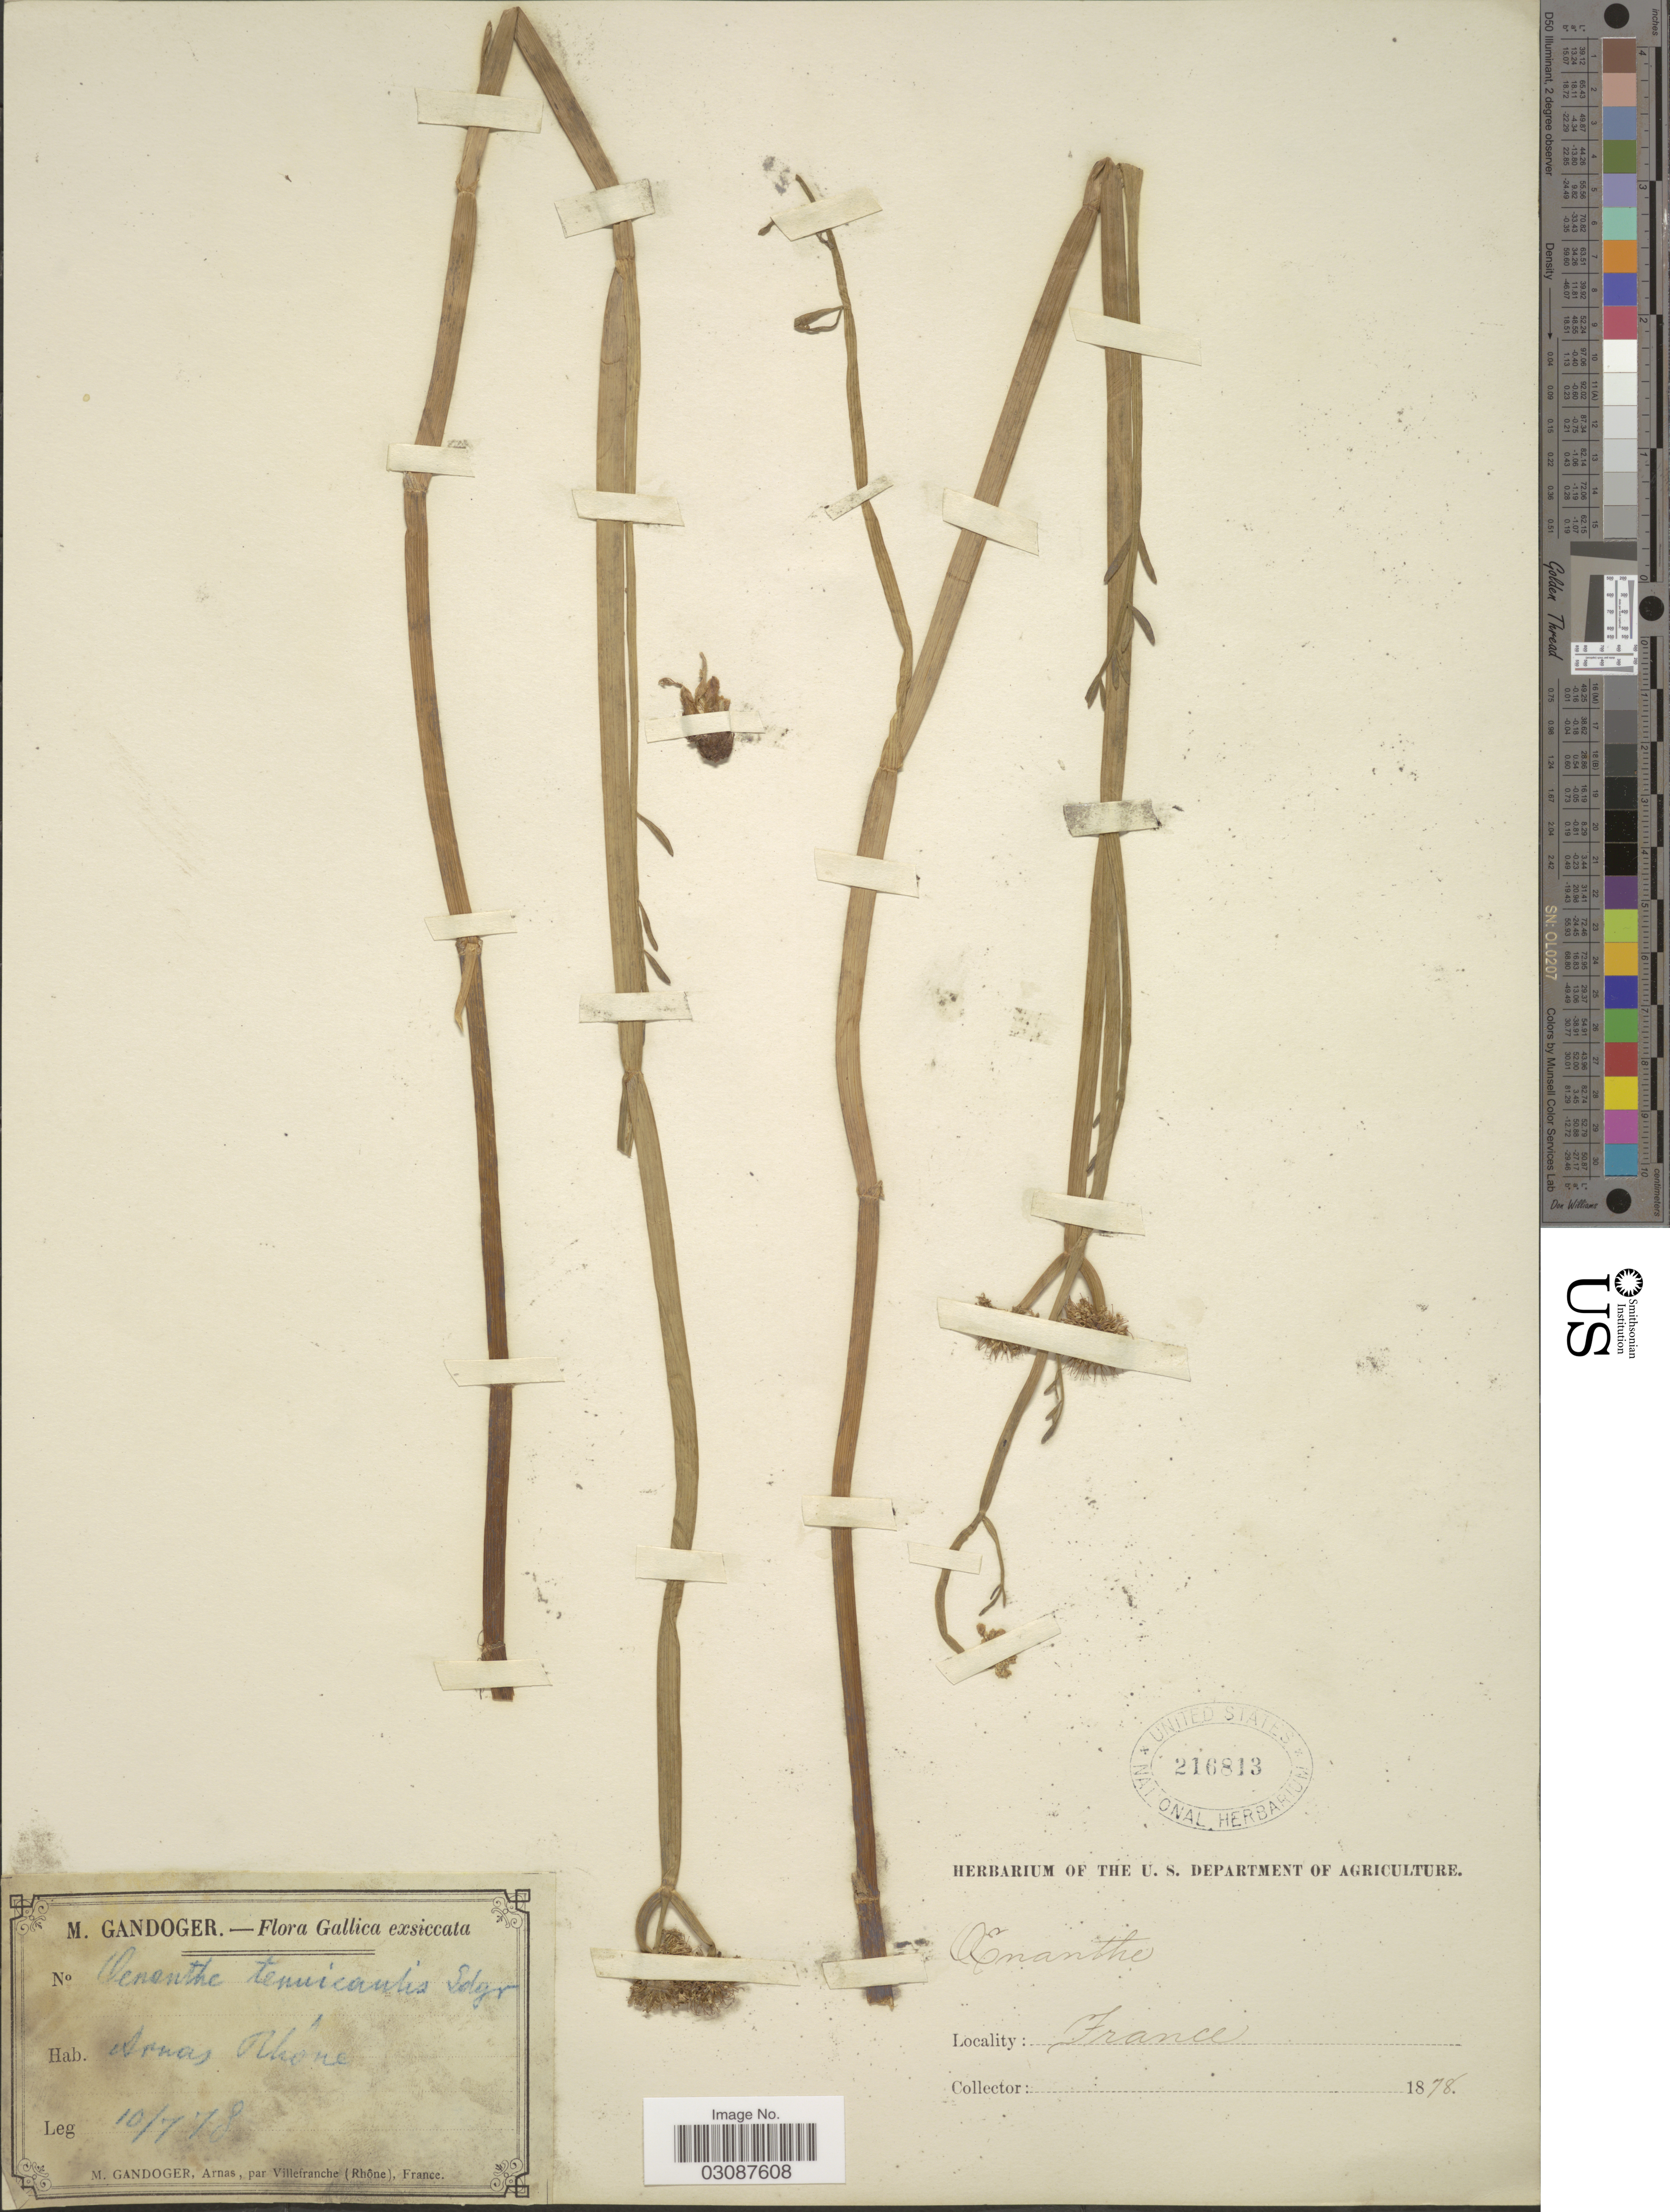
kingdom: Plantae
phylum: Tracheophyta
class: Magnoliopsida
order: Apiales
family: Apiaceae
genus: Oenanthe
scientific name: Oenanthe tenuicaulis Gand. sp. nov. ined.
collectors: M. Gandoger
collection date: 1878-07-10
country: France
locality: Gallica. Arnas Rhône.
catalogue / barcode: US 216813